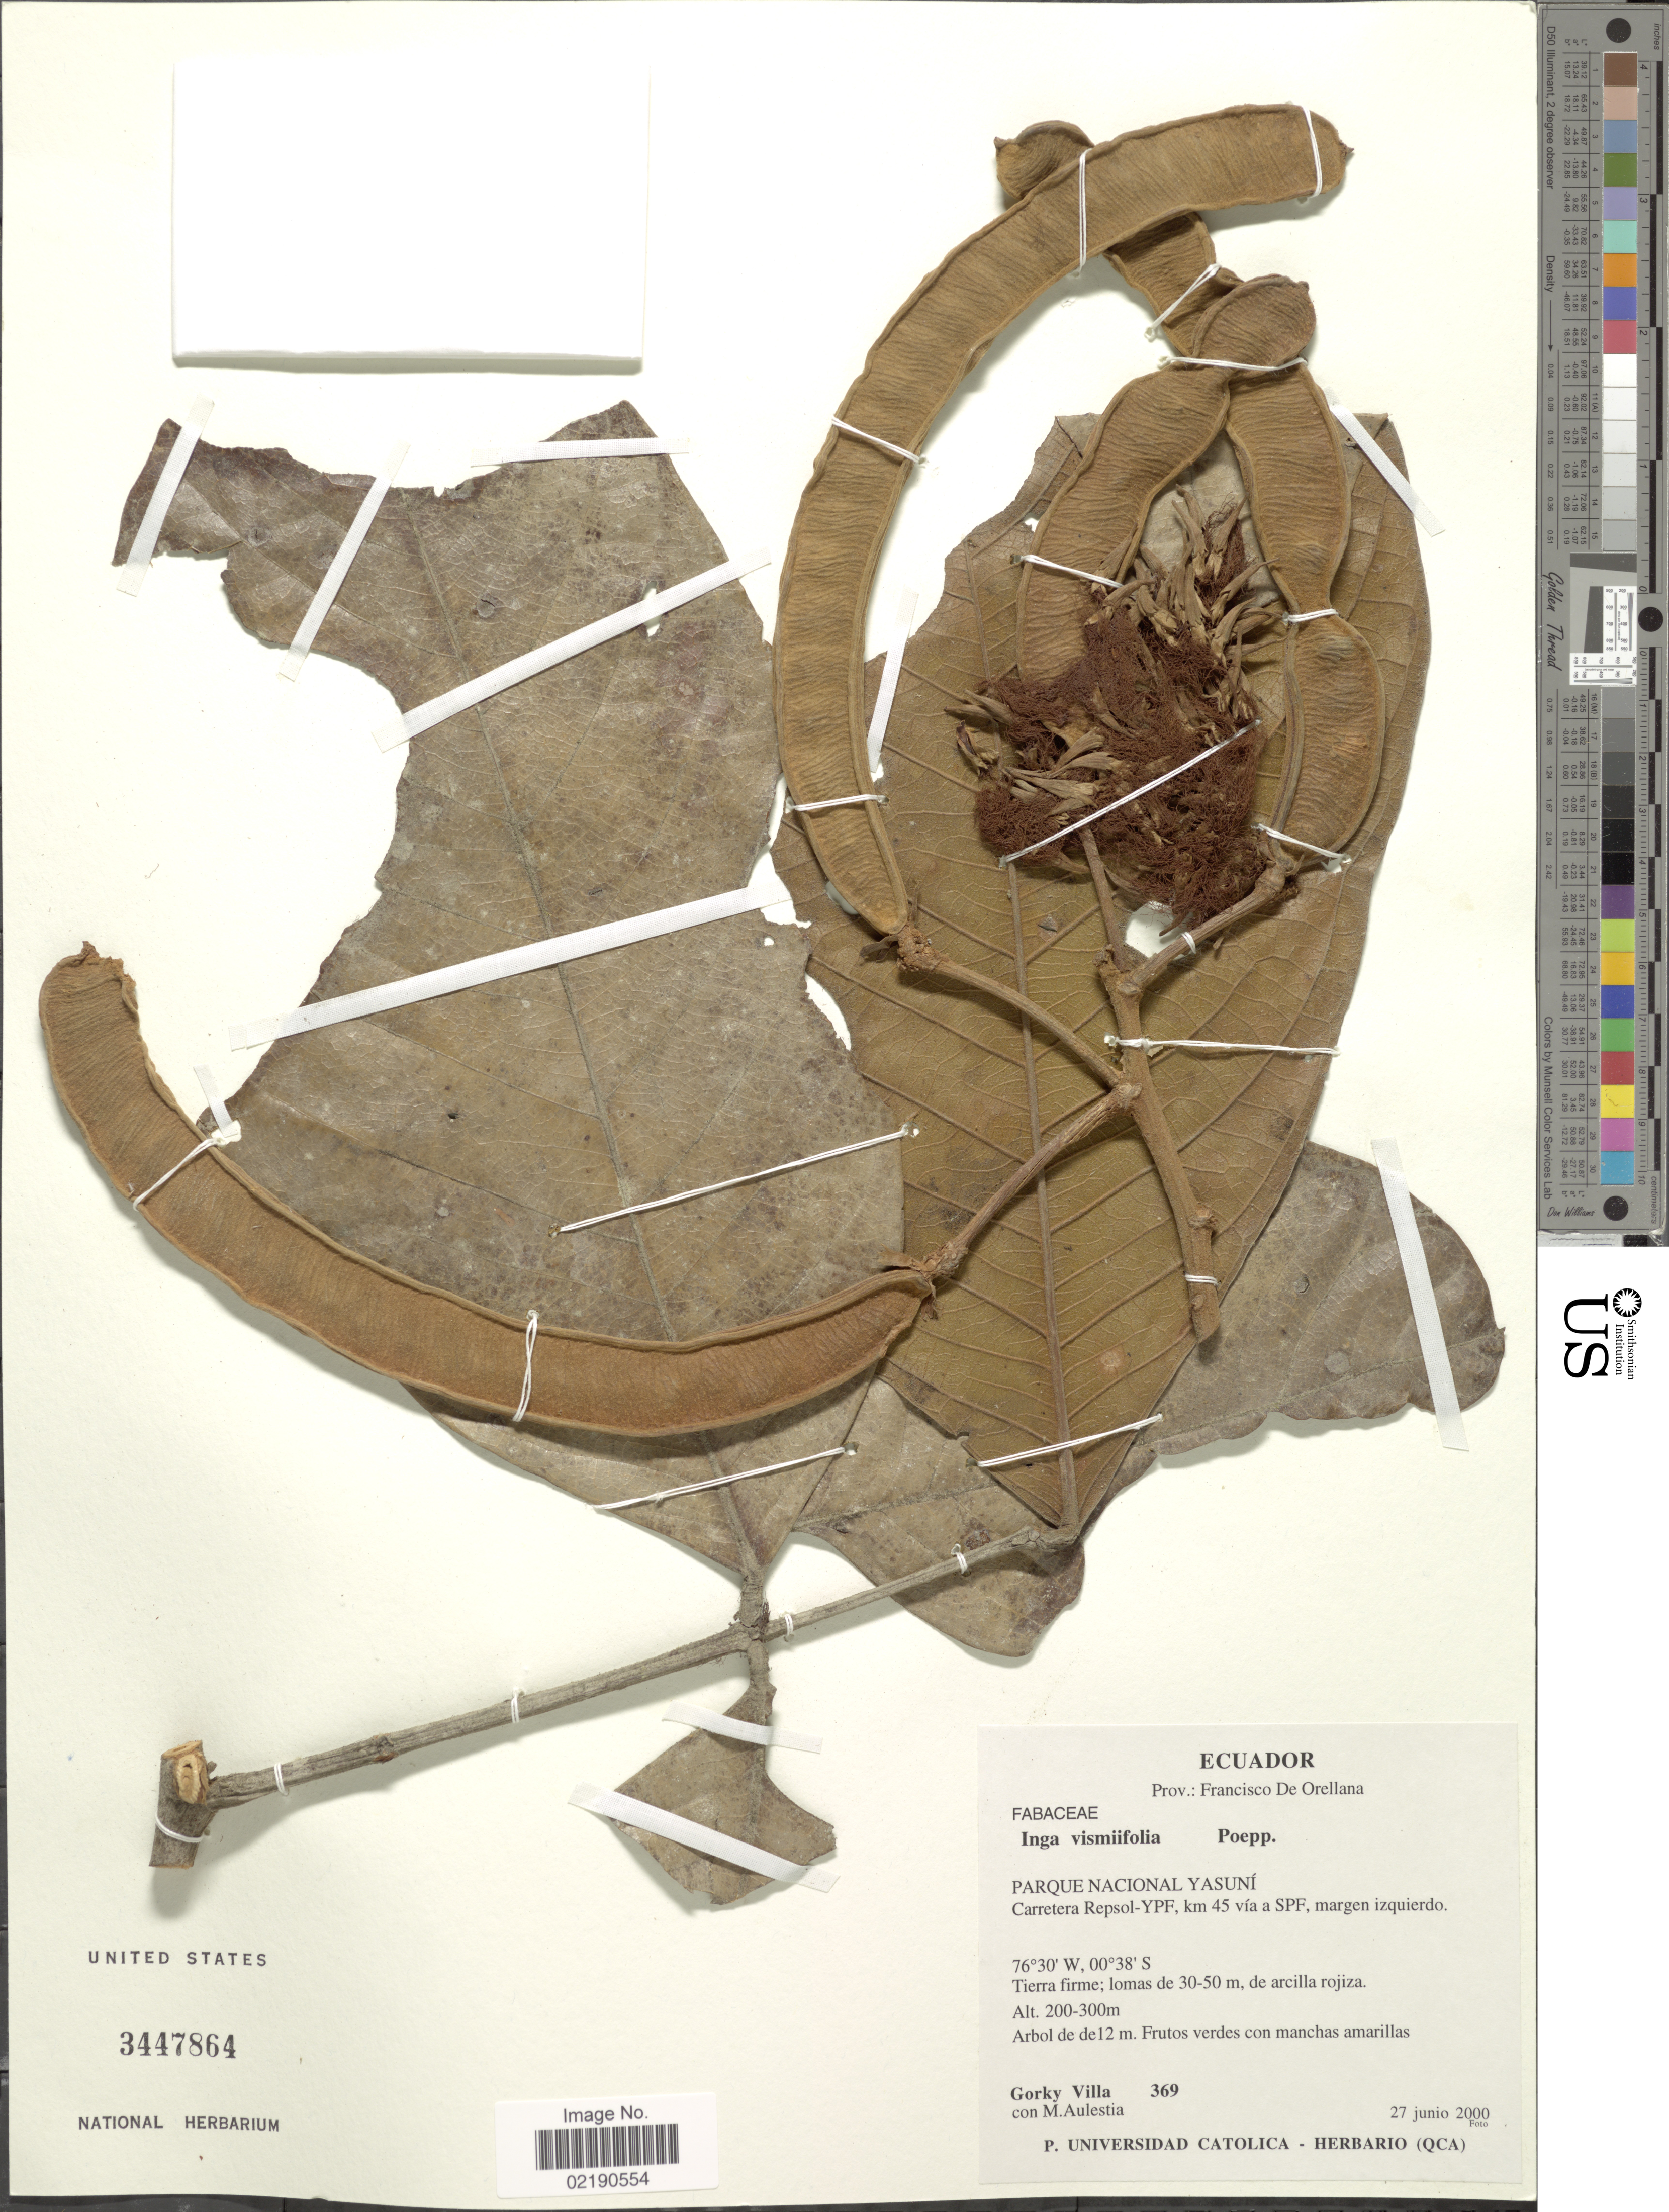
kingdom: Plantae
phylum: Tracheophyta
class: Magnoliopsida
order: Fabales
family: Fabaceae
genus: Inga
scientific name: Inga vismiifolia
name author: Poepp. & Endl.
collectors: G. Villa & M. Aulestia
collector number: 369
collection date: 2000-06-27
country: Ecuador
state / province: Orellana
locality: Prov. Francisco De Orellana. Parque Nacional Yasuni. Carretera Repsol - YPF, km 45 via SPF, margen izquierdo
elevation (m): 200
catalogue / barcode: US 3447864